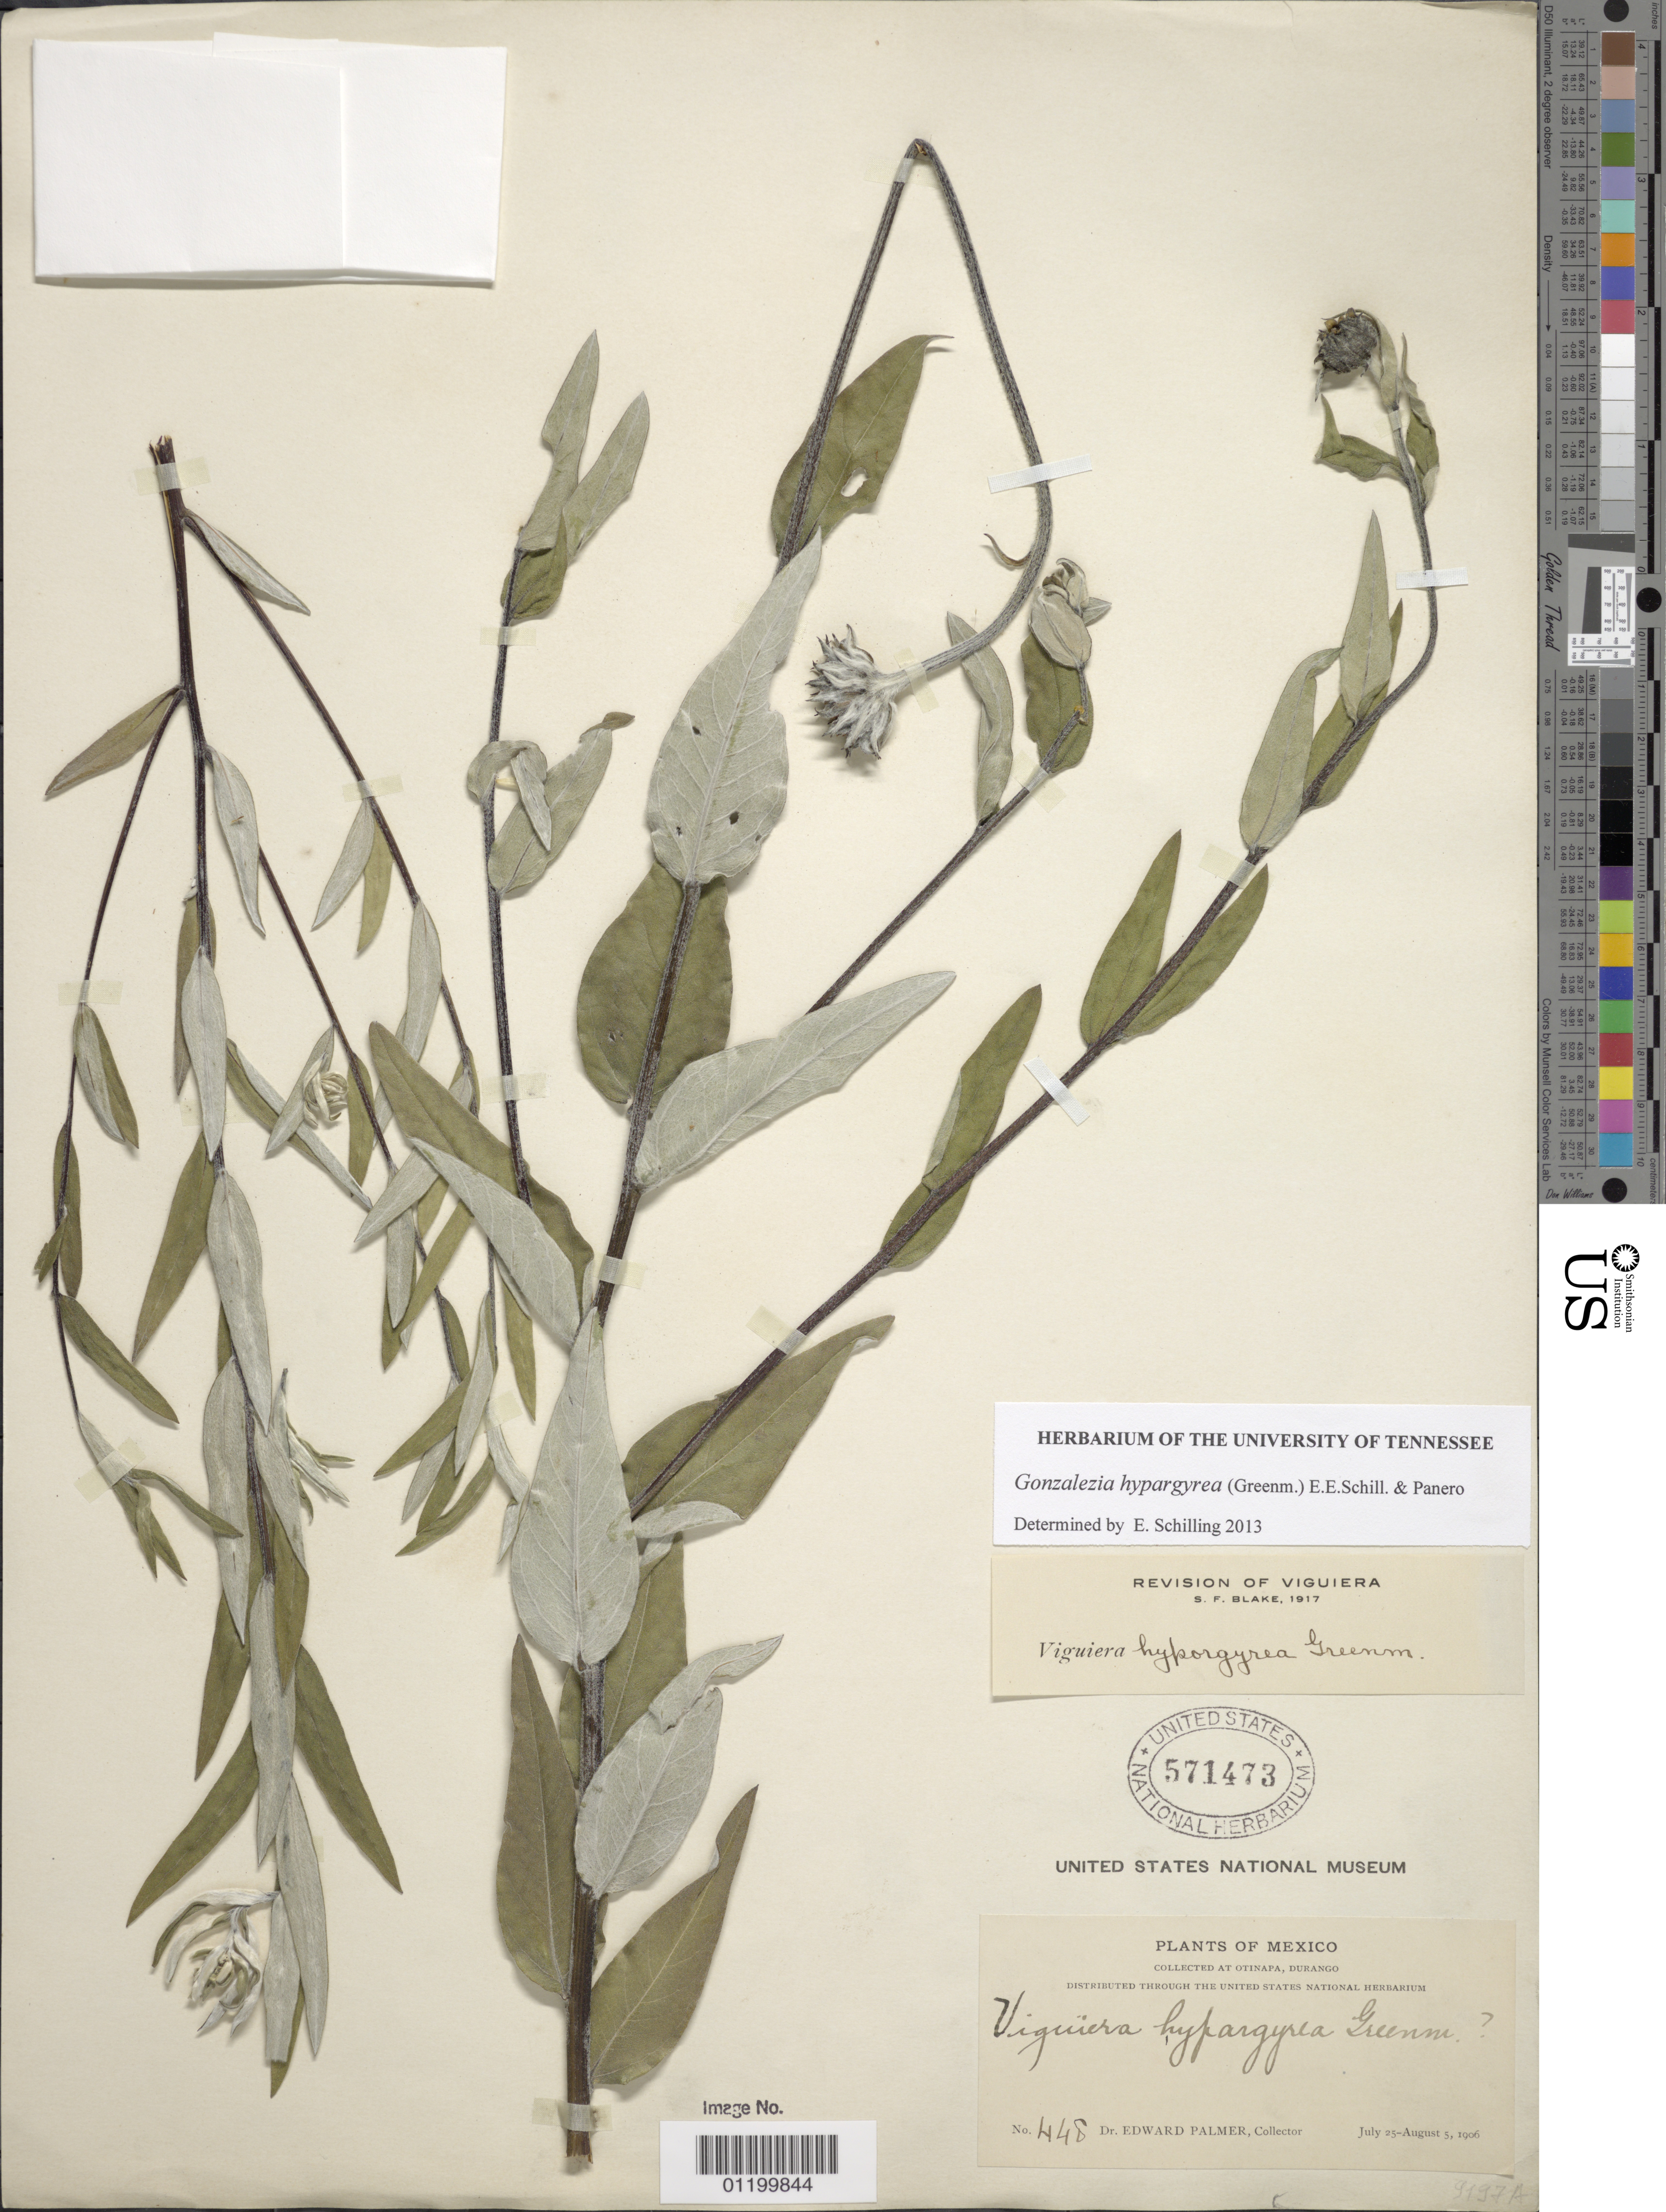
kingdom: Plantae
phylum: Tracheophyta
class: Magnoliopsida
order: Asterales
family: Asteraceae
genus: Gonzalezia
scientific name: Gonzalezia hypargyrea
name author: (Greenm.) E.E. Schill. & Panero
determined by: Schilling, E. E.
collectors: E. Palmer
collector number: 448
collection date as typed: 25 Jul 1906 to 05 Aug 1906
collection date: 1906-07-25/1906-08-05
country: Mexico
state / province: Durango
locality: Otinapa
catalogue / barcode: US 571473